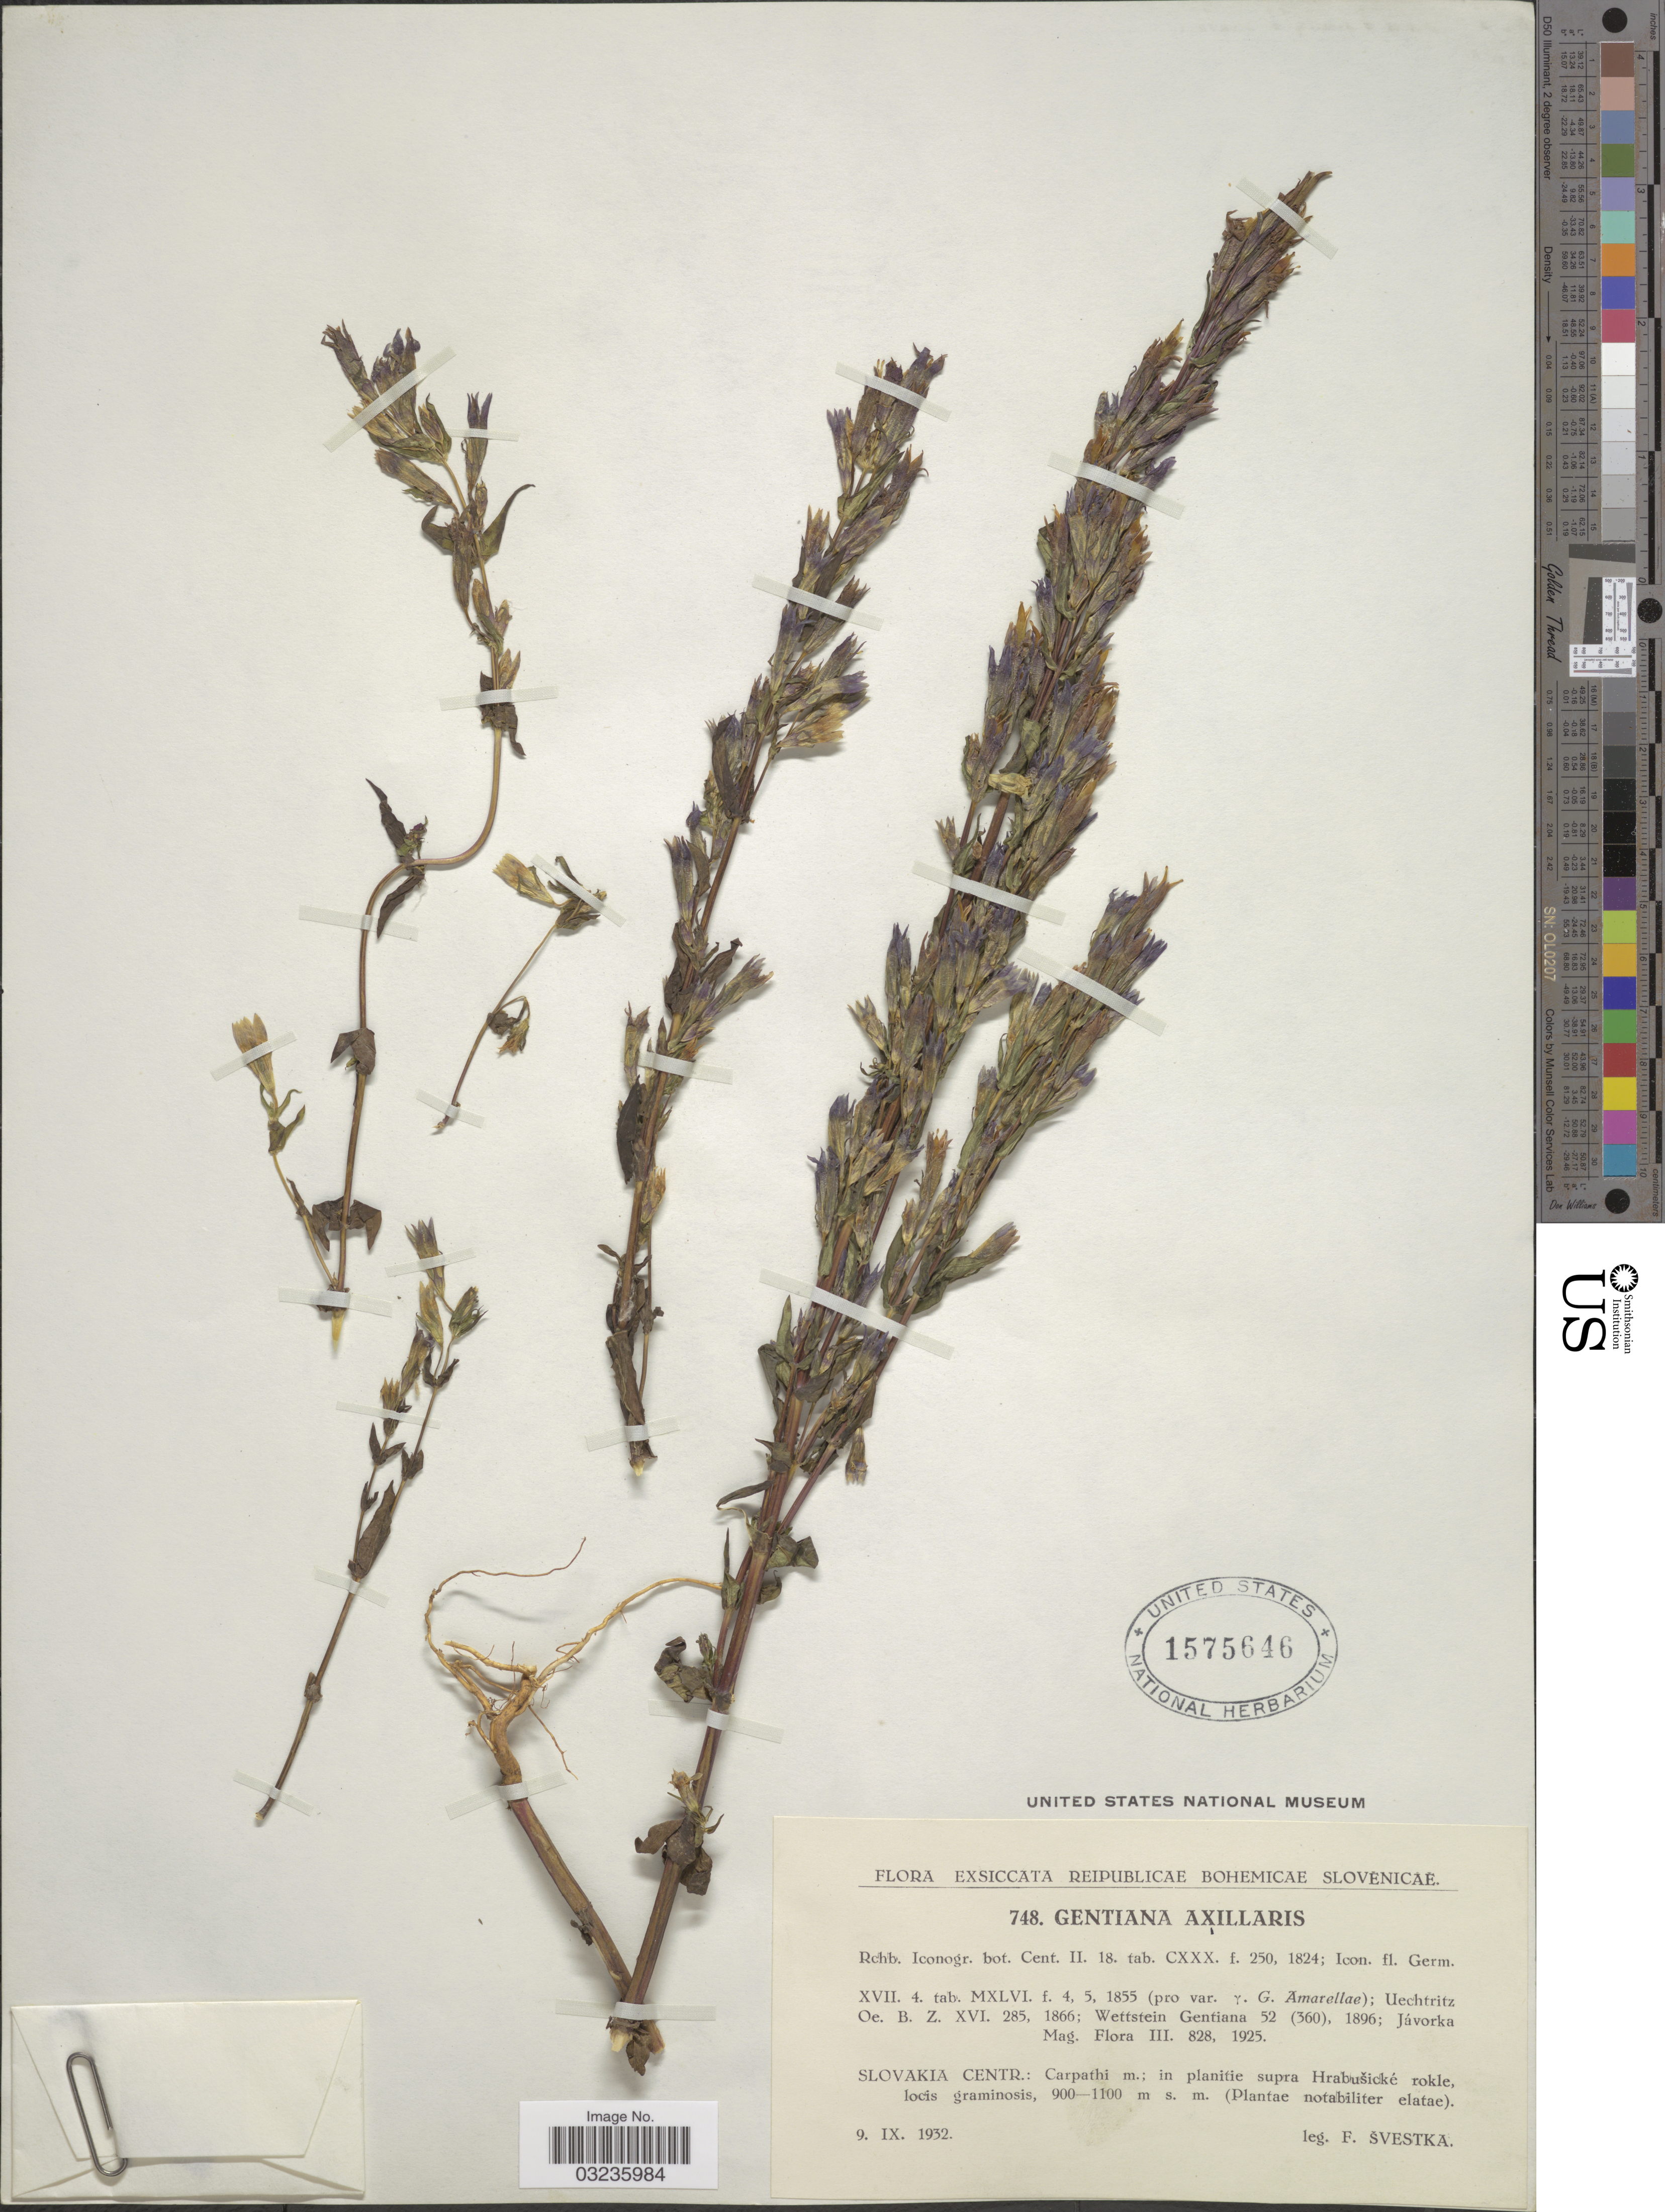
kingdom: Plantae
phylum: Tracheophyta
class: Magnoliopsida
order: Gentianales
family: Gentianaceae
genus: Gentiana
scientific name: Gentiana axillaris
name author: Poir. ex Lam.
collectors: F. Svestka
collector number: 748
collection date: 1932-09-09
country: Slovakia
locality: Slovakia Centr.: Carpathi m.; in planitie supra Hrabusické rokle, locis graminosis.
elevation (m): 900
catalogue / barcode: US 1575646